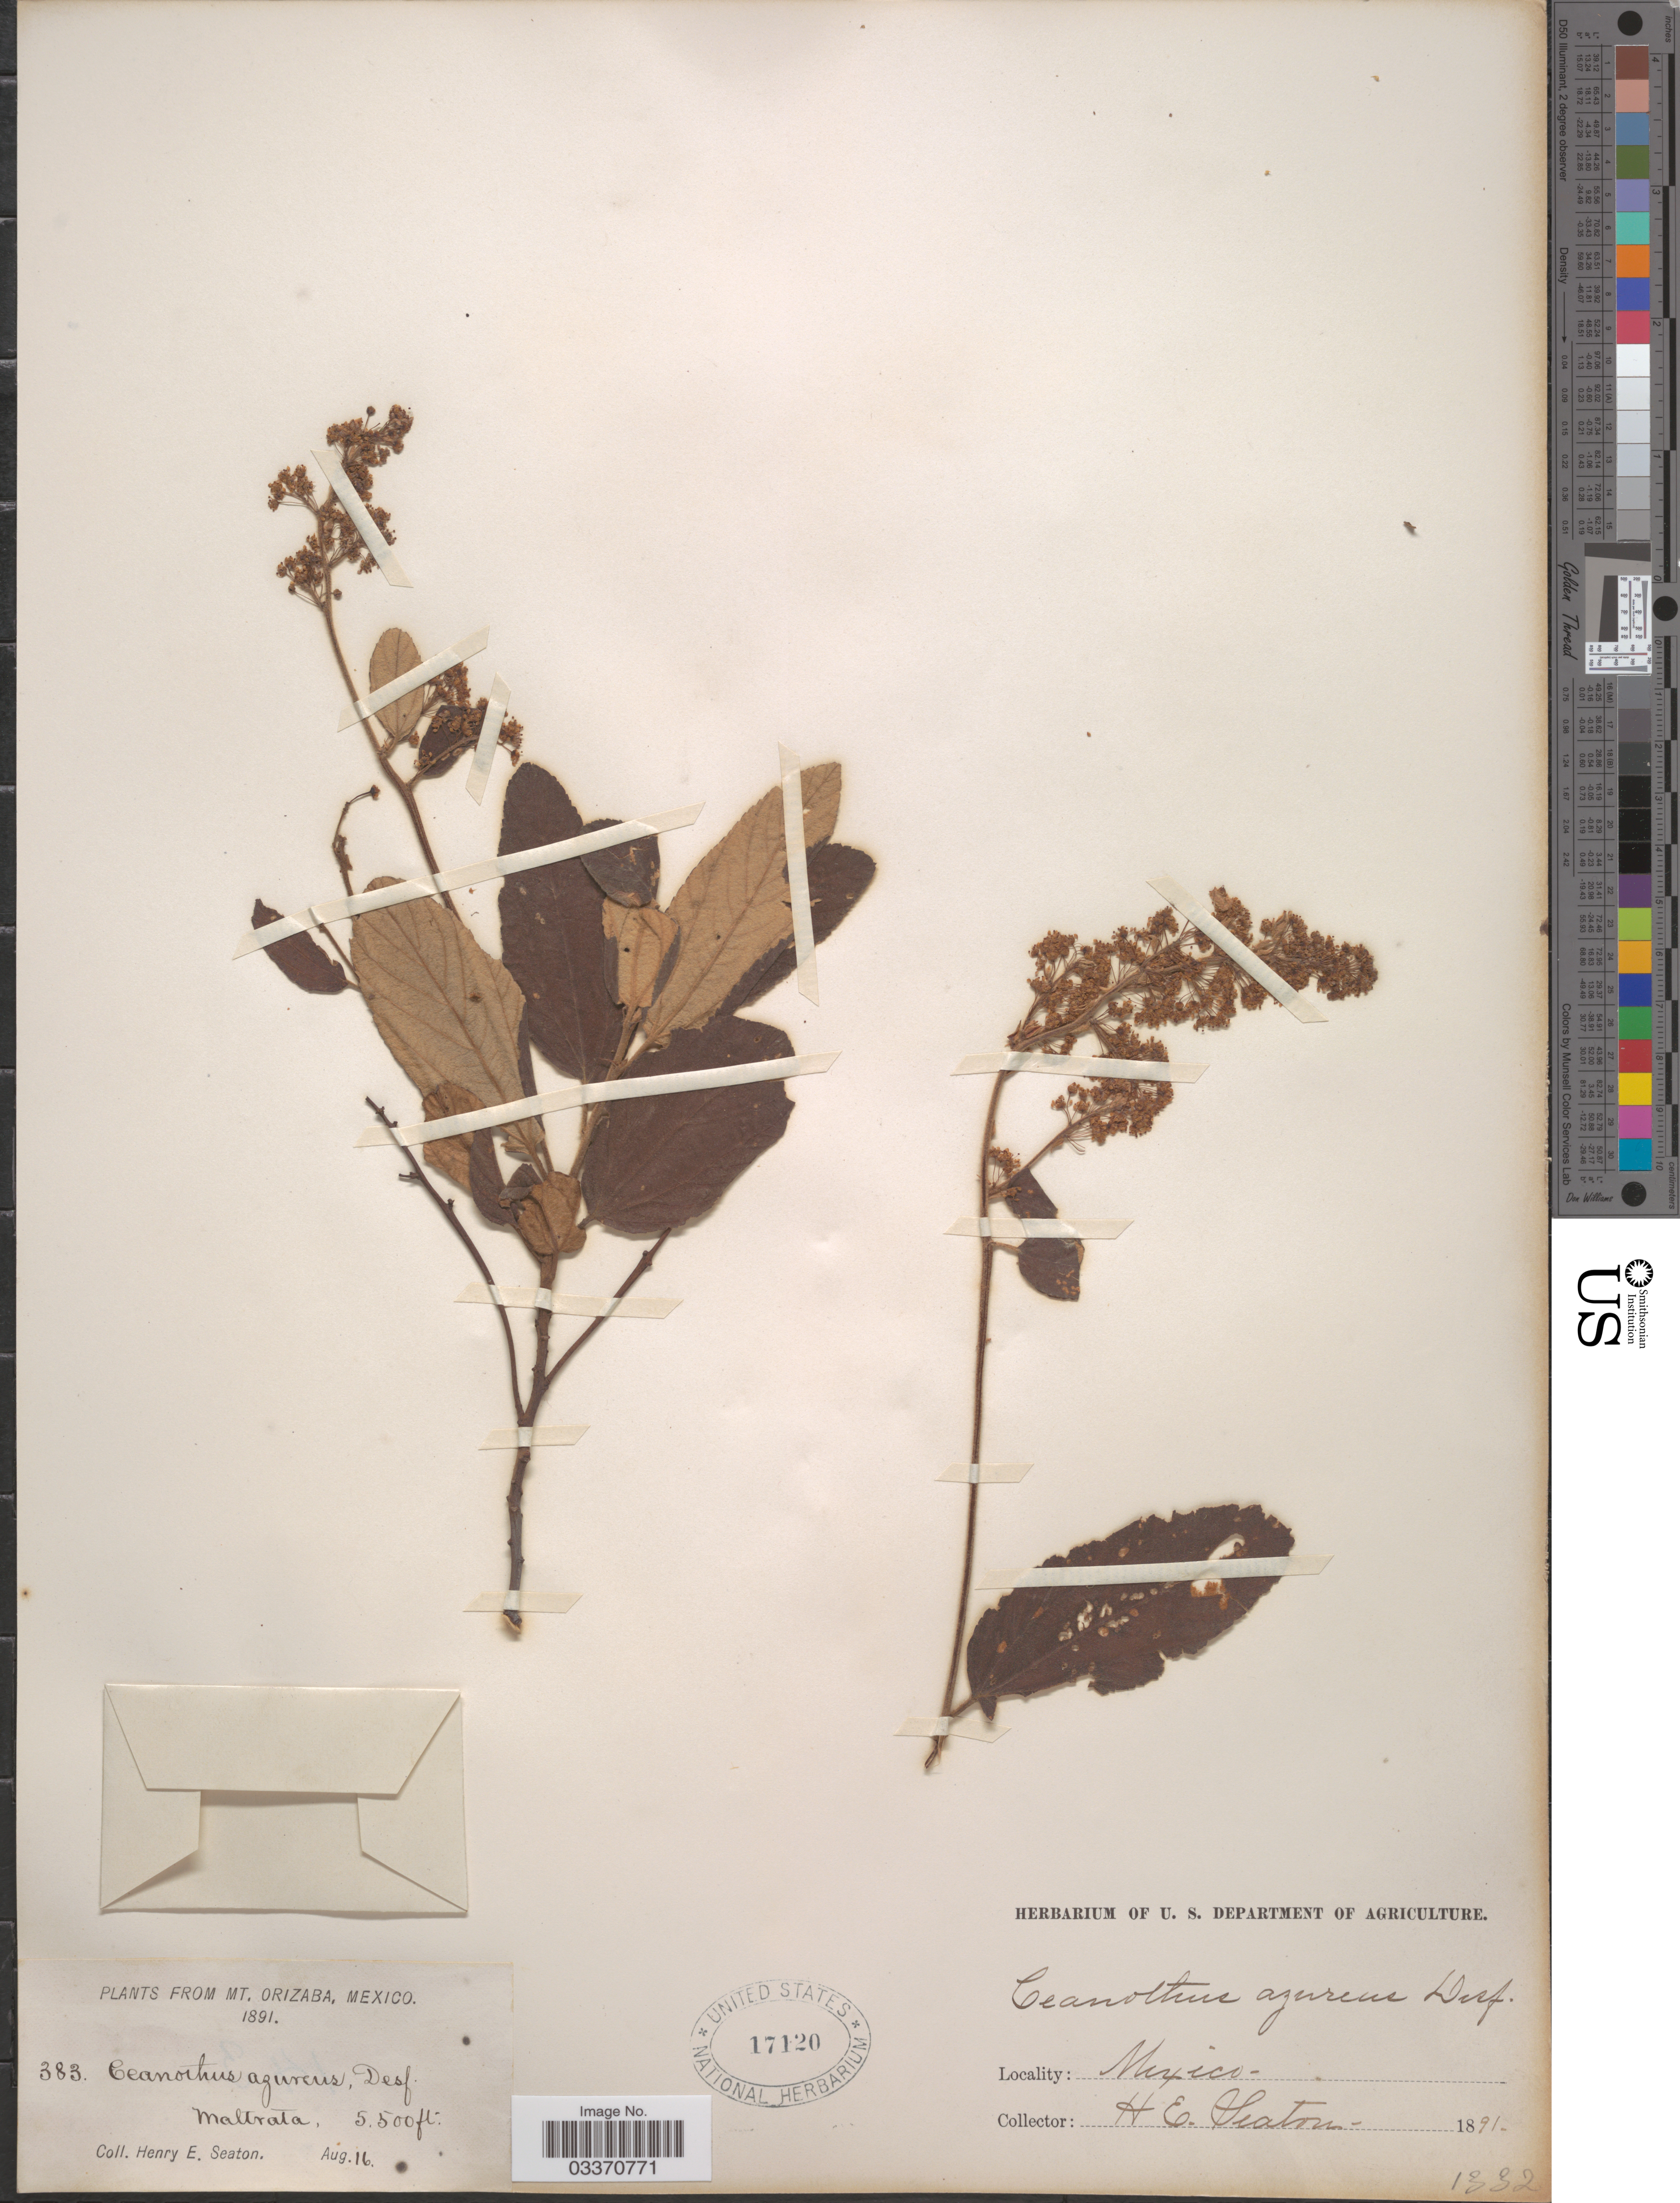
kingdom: Plantae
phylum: Tracheophyta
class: Magnoliopsida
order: Rosales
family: Rhamnaceae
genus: Ceanothus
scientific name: Ceanothus caeruleus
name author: Lag.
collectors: H. E. Seaton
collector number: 383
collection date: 1891-08-16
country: Mexico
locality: Mt. Orizaba.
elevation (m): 1676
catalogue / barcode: US 17120